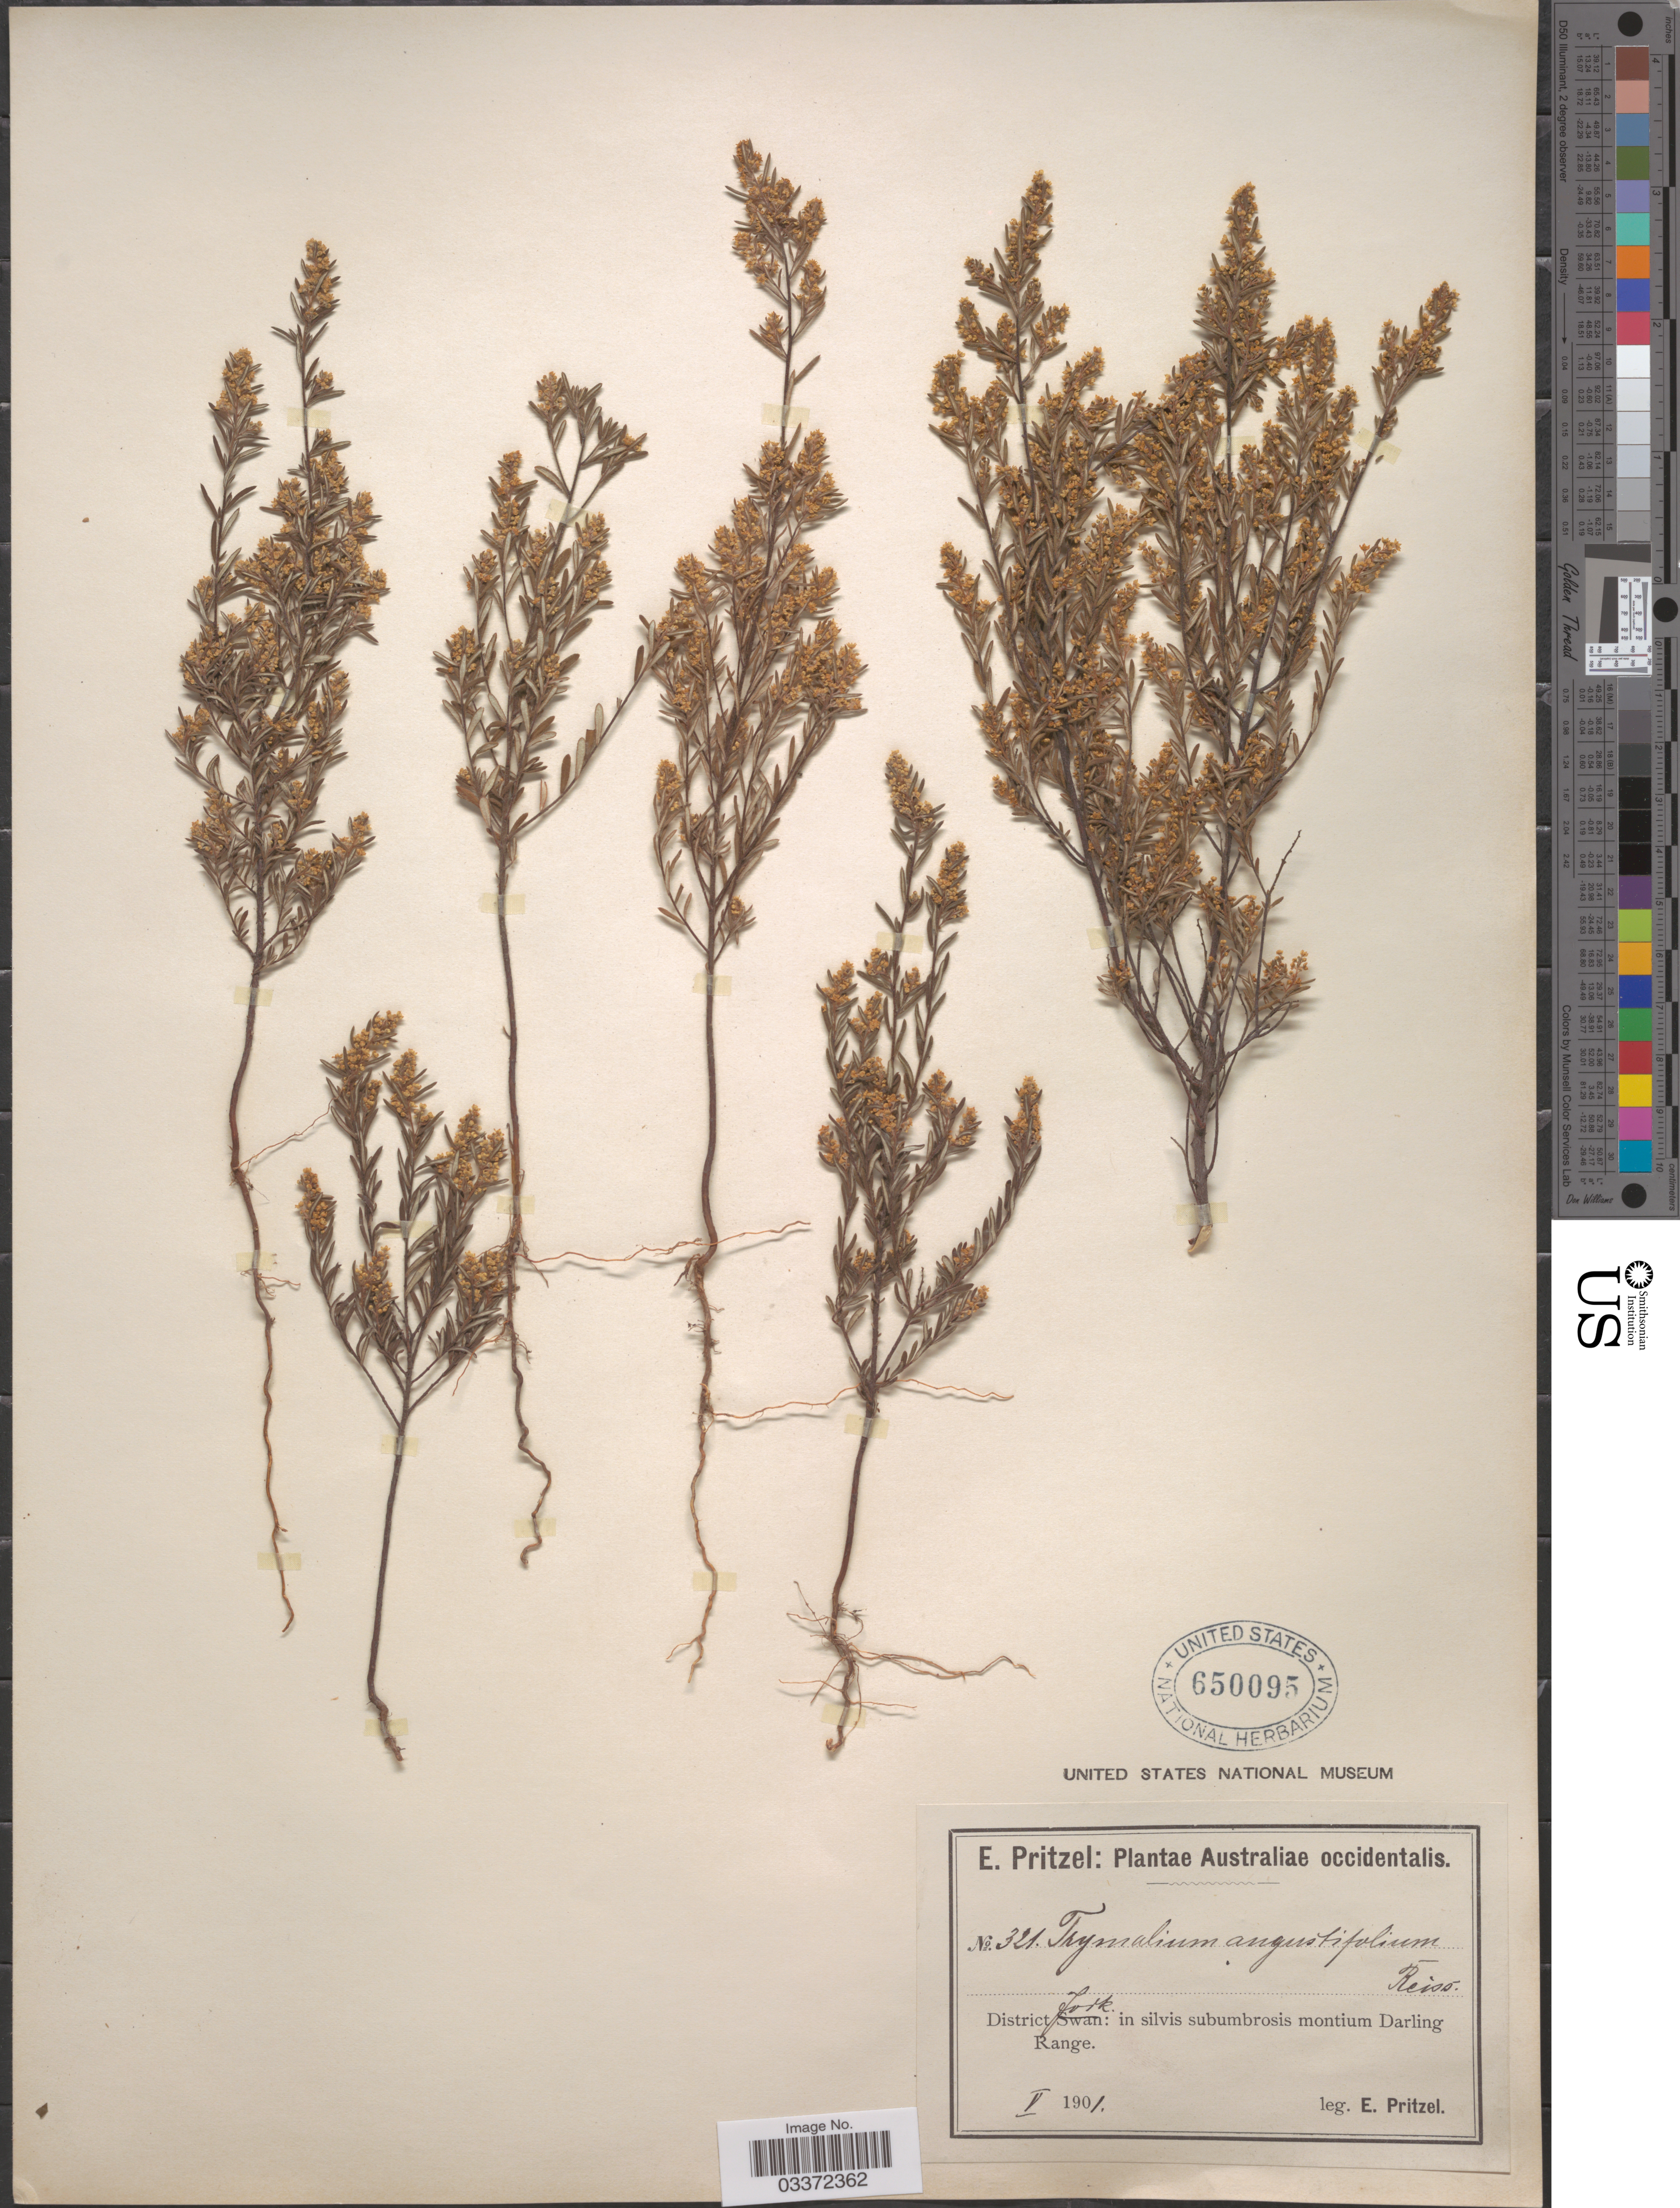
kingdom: Plantae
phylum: Tracheophyta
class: Magnoliopsida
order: Rosales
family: Rhamnaceae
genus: Trymalium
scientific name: Trymalium angustifolium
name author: Reissek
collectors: E. G. Pritzel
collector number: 321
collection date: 1901-05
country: Australia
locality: Australiae occidentalis, District Fork: in silvis subumbrosis montium Darling Range.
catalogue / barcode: US 650095